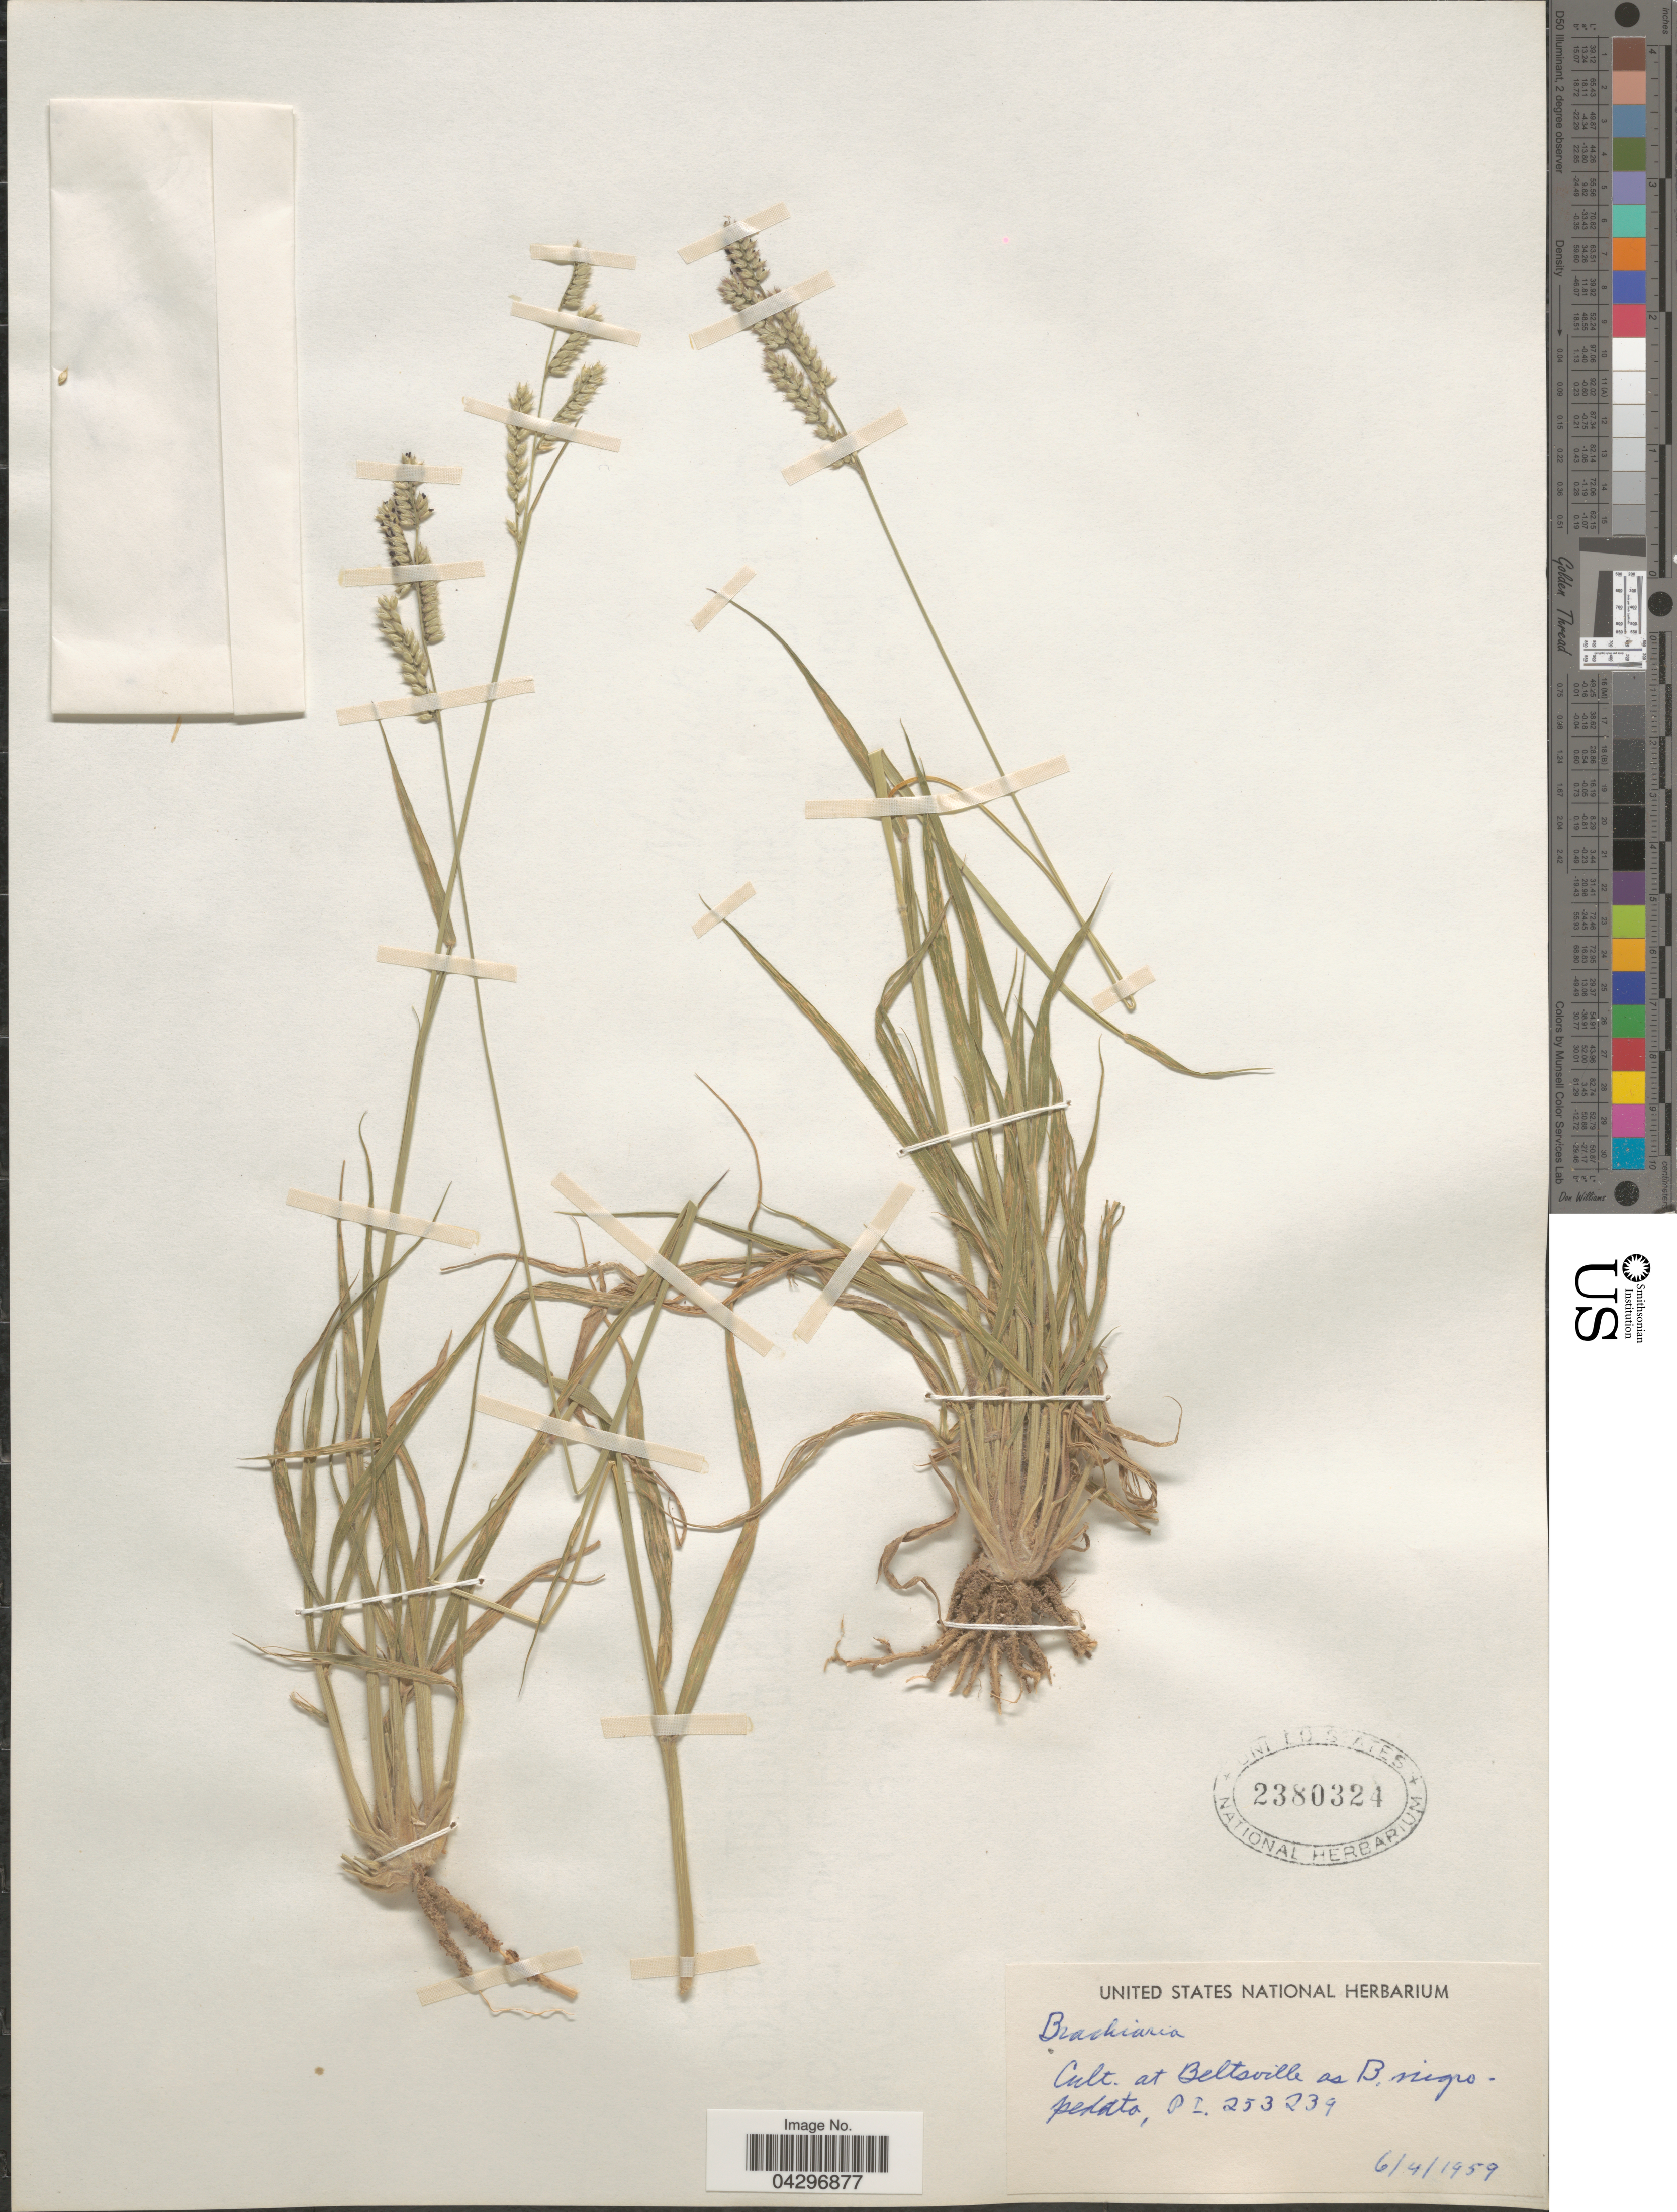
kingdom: Plantae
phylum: Tracheophyta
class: Liliopsida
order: Poales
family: Poaceae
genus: Urochloa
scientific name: Urochloa sp.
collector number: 253239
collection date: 1959-06-04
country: United States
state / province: Maryland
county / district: Prince George's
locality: At Beltsville.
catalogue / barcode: US 2380324